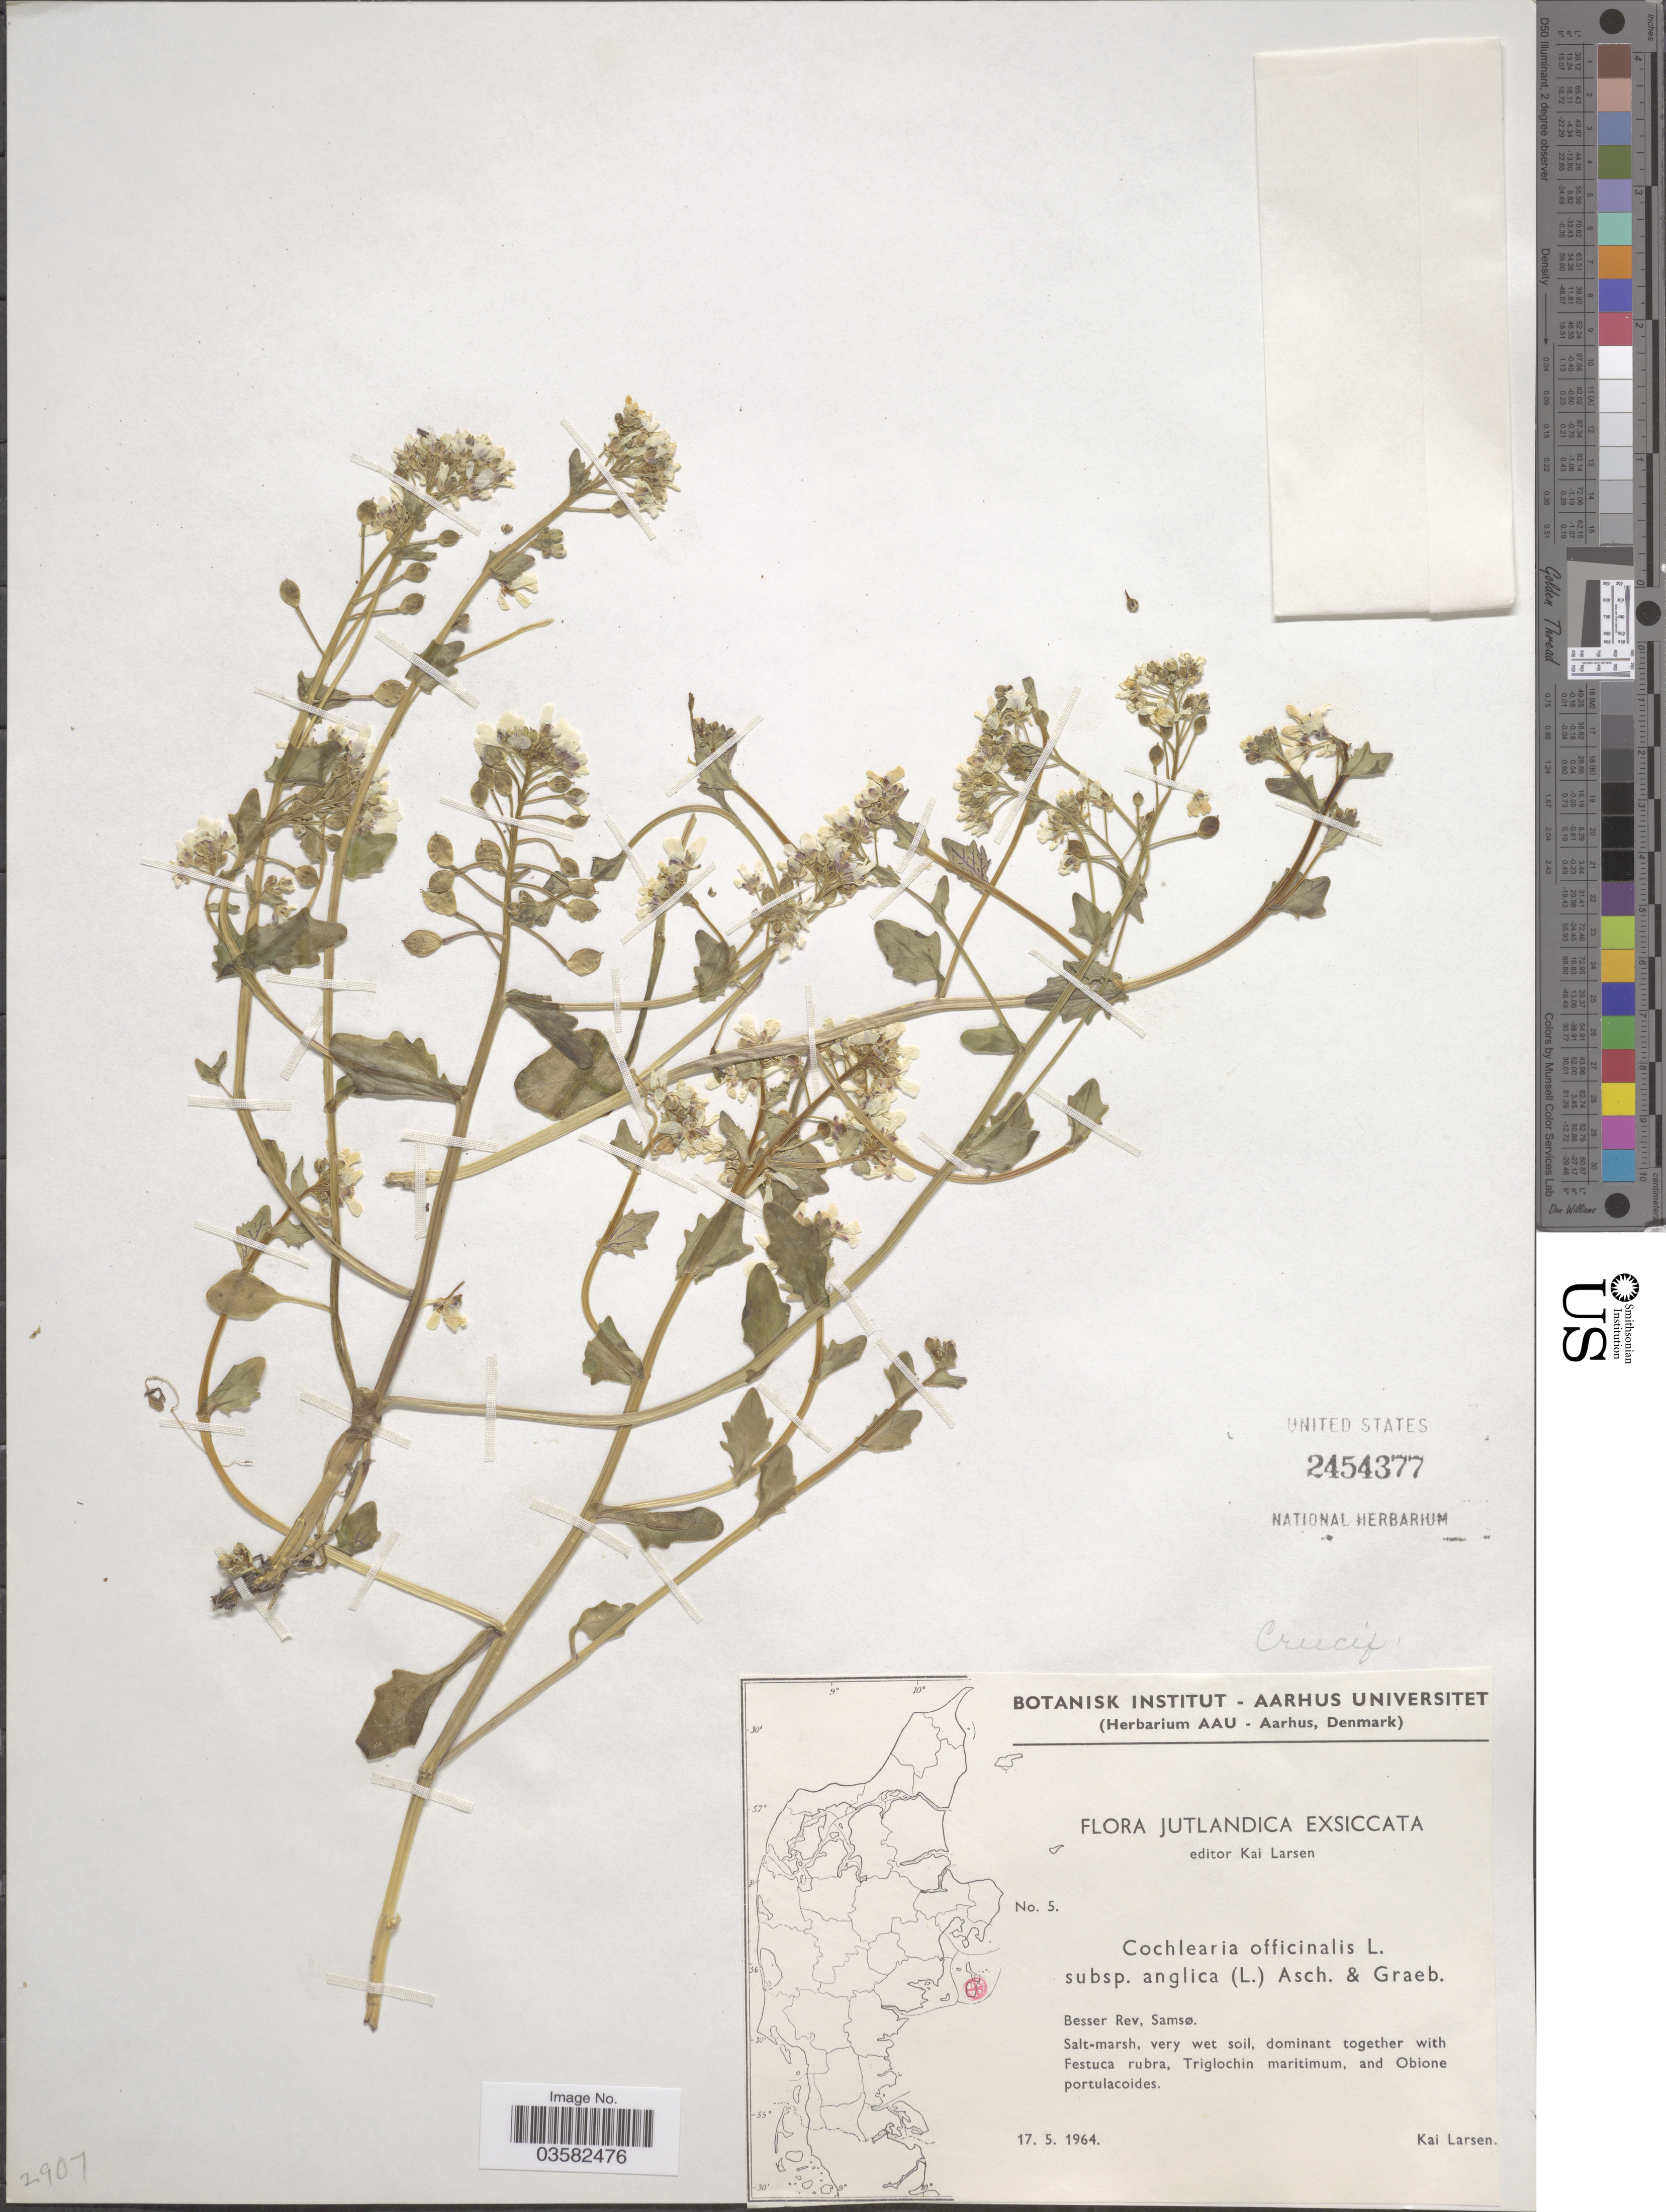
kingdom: Plantae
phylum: Tracheophyta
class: Magnoliopsida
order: Brassicales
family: Brassicaceae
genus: Cochlearia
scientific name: Cochlearia polonica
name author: Frohlich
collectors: K. Larsen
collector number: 5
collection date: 1964-05-17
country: Denmark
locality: Jutlandica. Besser Rev, Samsø.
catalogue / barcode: US 2454377